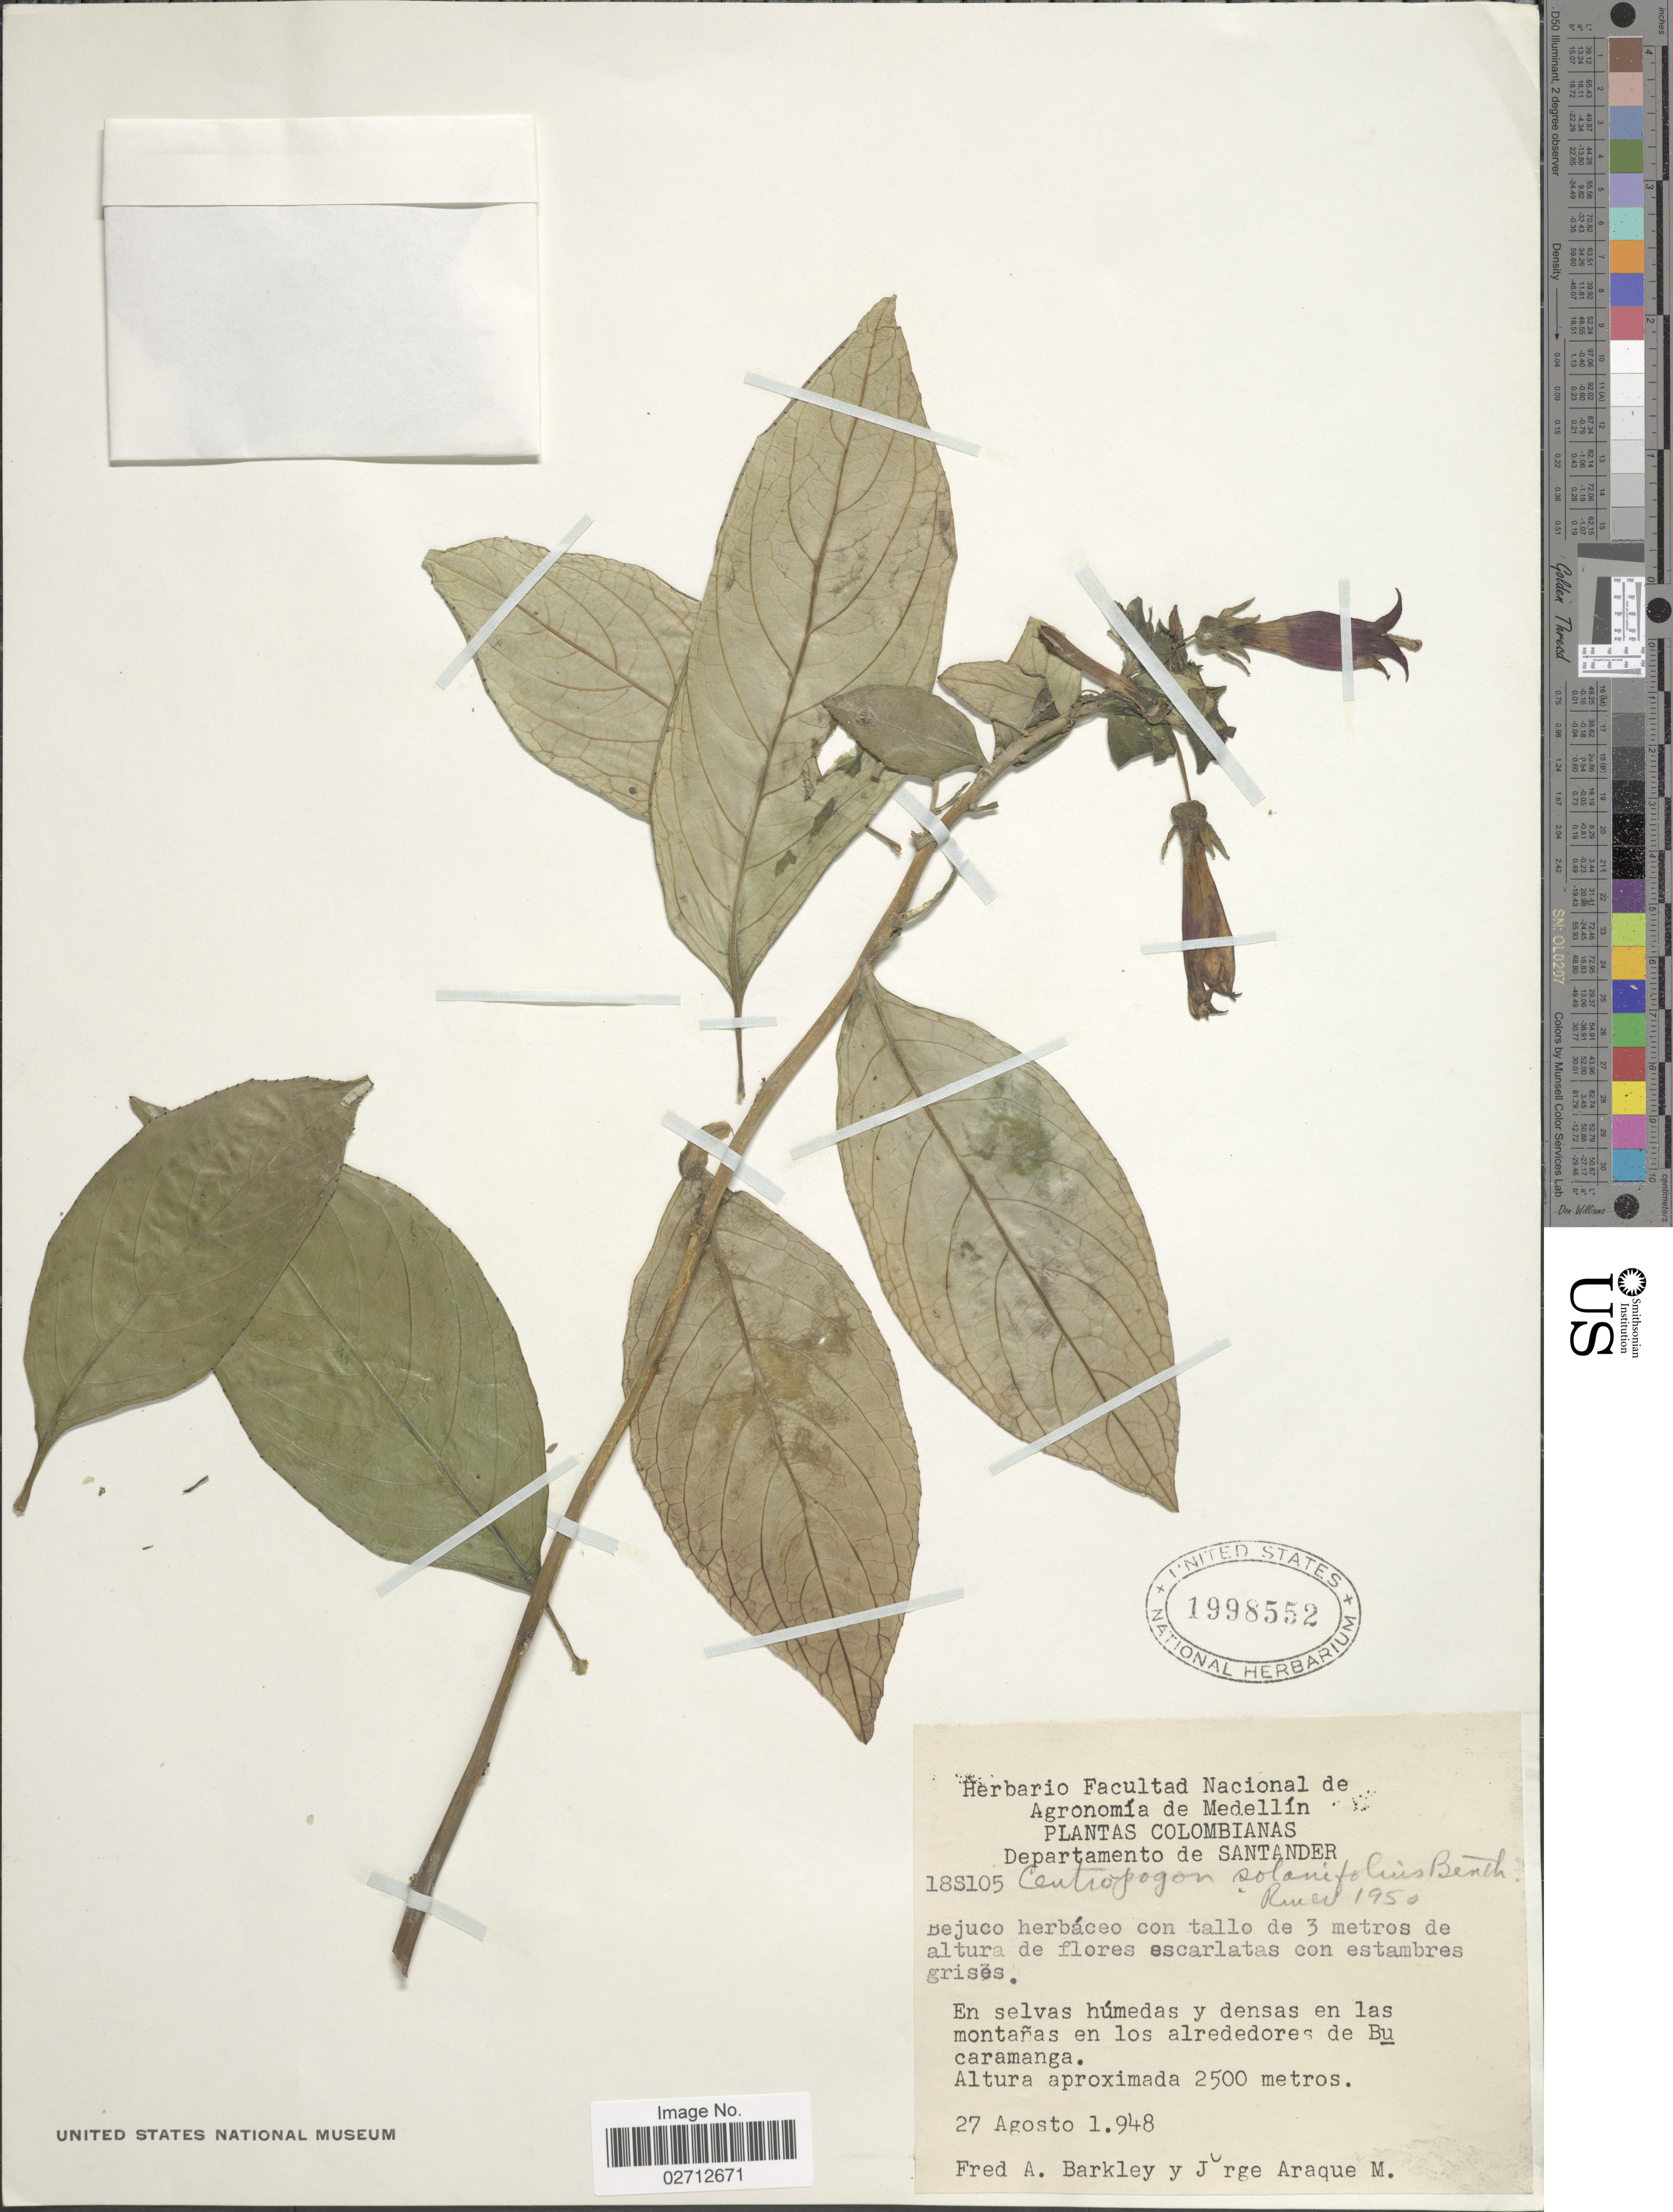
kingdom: Plantae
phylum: Tracheophyta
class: Magnoliopsida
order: Asterales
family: Campanulaceae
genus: Centropogon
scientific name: Centropogon solanifolius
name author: Benth.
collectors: F. A. Barkley & J. Araque Molina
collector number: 18S105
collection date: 1948-08-27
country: Colombia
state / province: Santander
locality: Departamento de Santander, En selvas húmedas y densas en las montañas en los alrededores de Bucaramanga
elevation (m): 2500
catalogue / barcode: US 1998552